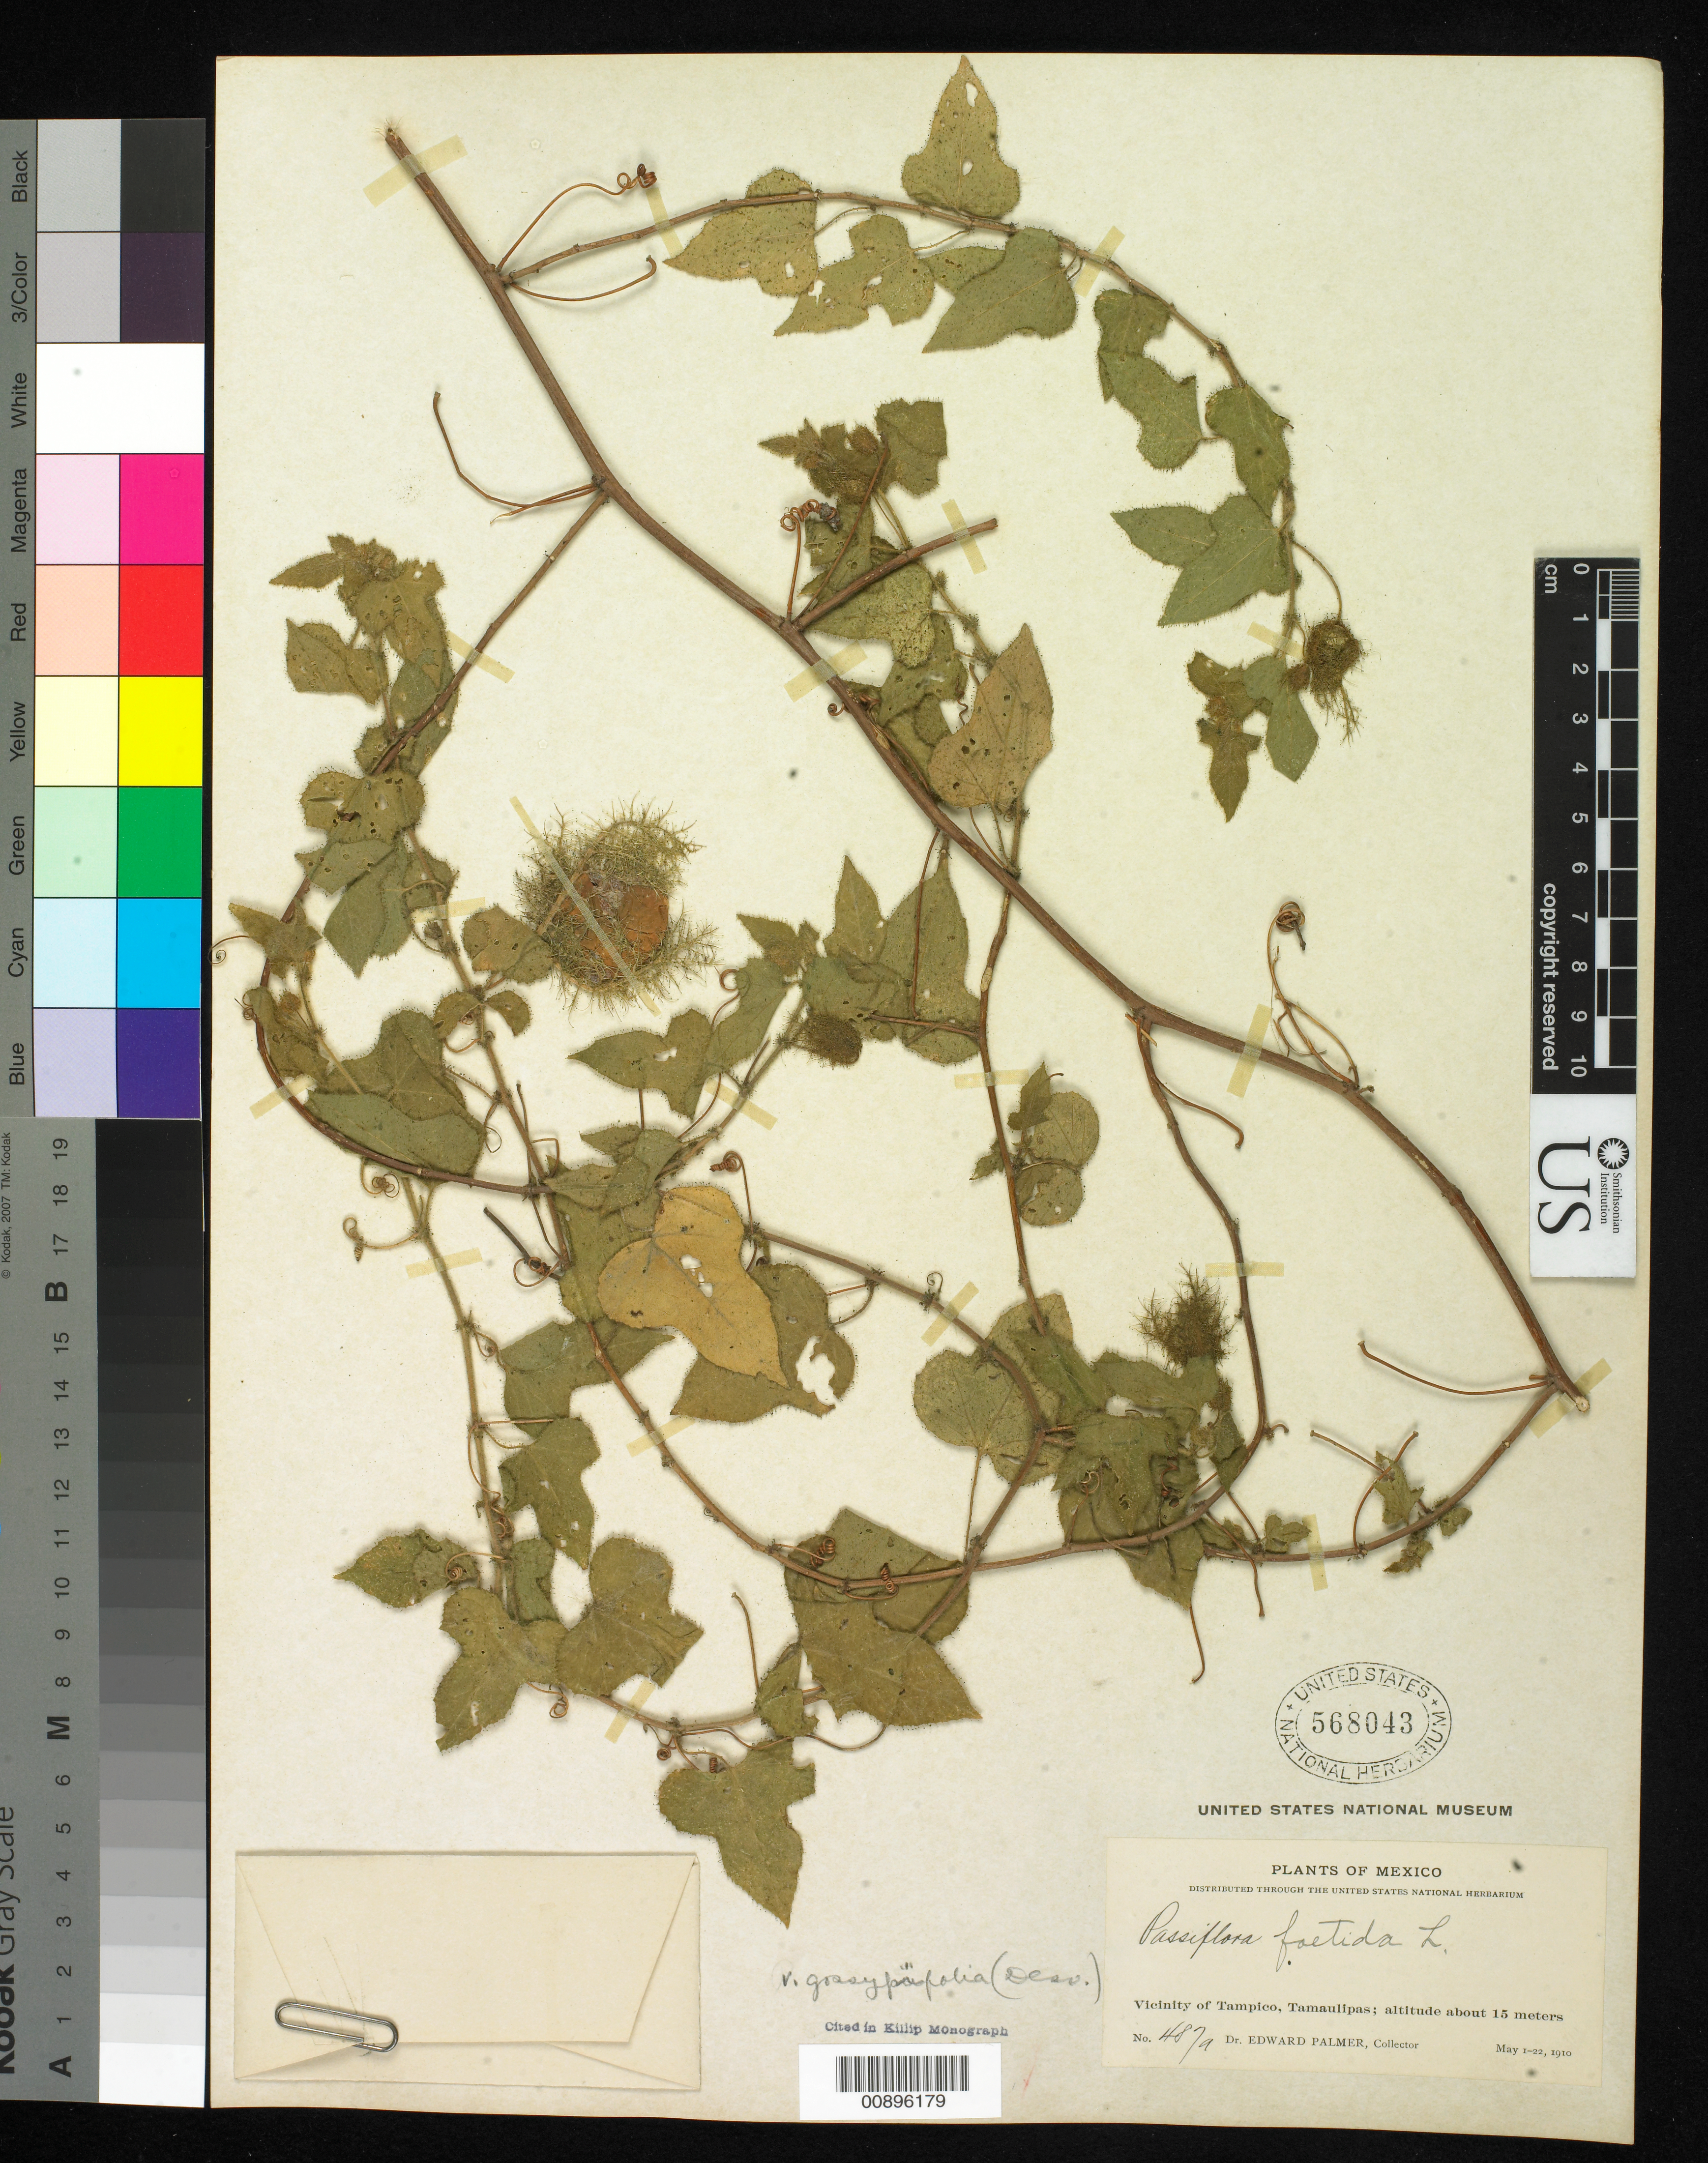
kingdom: Plantae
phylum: Tracheophyta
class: Magnoliopsida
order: Malpighiales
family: Passifloraceae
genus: Passiflora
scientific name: Passiflora foetida var. acapulcensis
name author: Killip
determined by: Svoboda, H. T.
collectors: E. Palmer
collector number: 487 a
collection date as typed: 01 May 1910 to 22 May 1910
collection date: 1910-05-01/1910-05-22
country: Mexico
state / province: Tamaulipas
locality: Vicinity of Tampico, Tamaulipas.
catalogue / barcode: US 568043